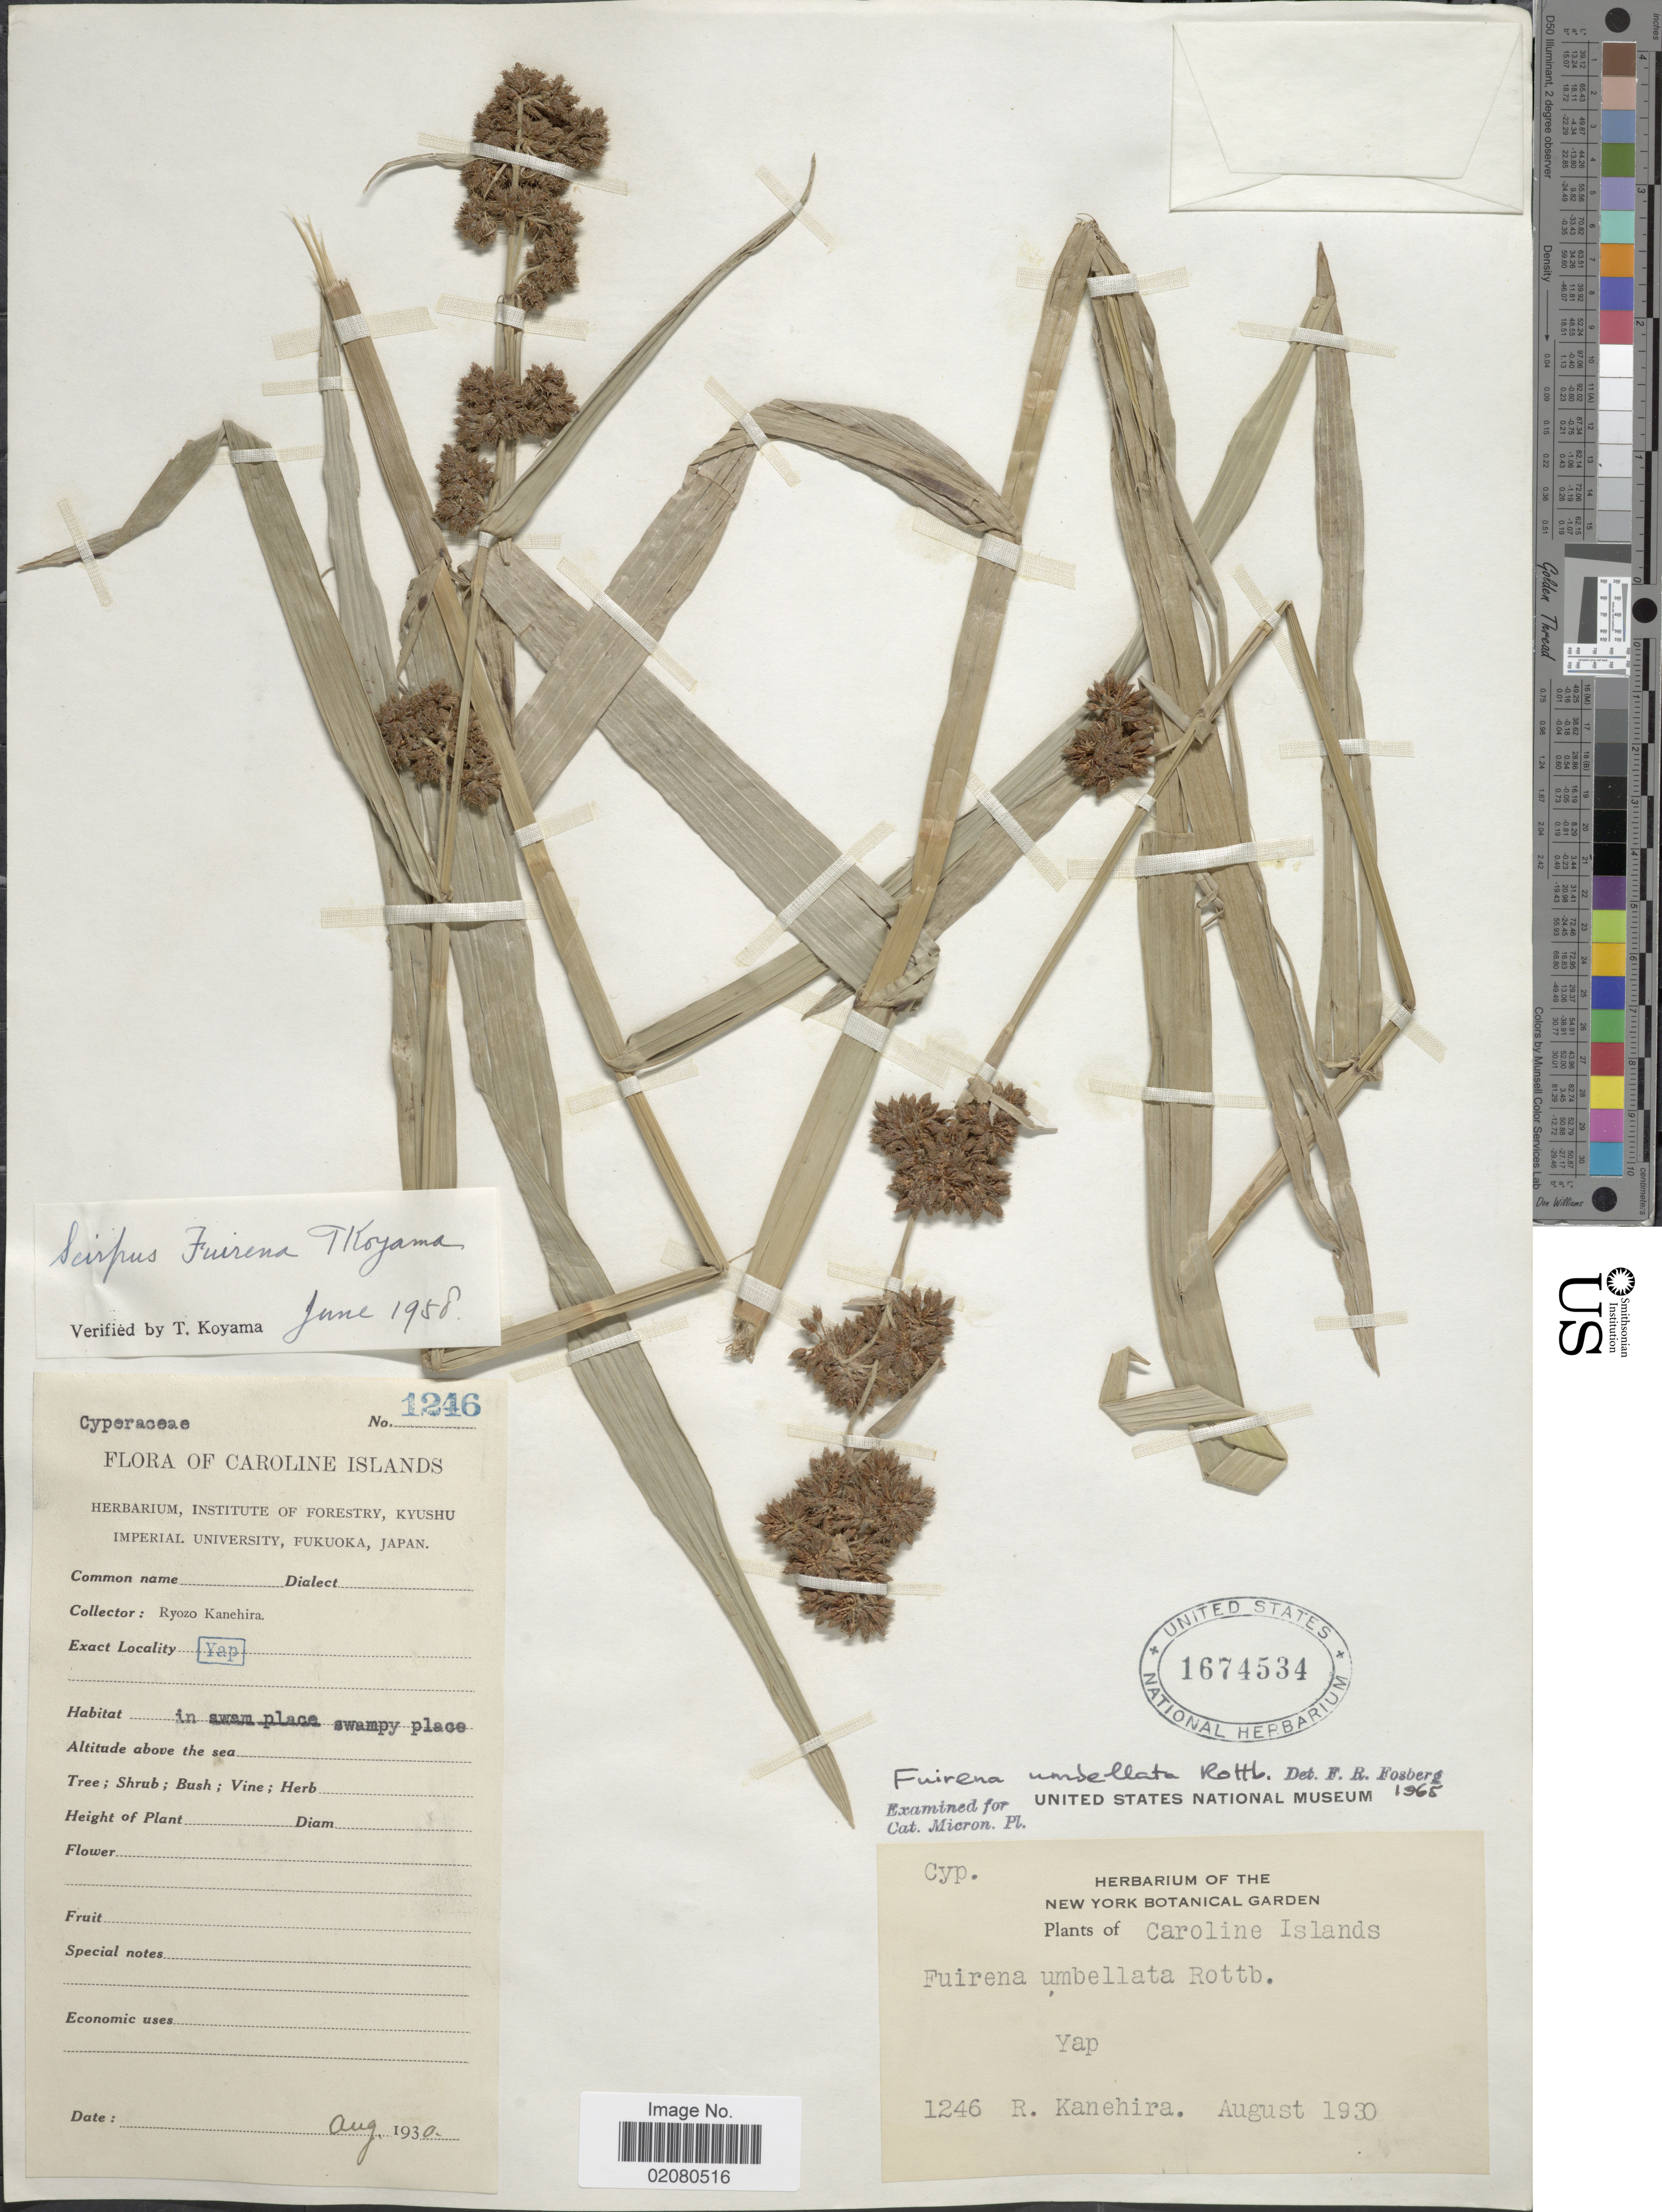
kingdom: Plantae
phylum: Tracheophyta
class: Liliopsida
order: Poales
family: Cyperaceae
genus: Fuirena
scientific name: Fuirena umbellata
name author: Rottb.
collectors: R. Kanehira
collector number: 1246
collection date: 1930-08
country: Micronesia, Federated States of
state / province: Yap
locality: Caroline Islands, in swampy place.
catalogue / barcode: US 1674534